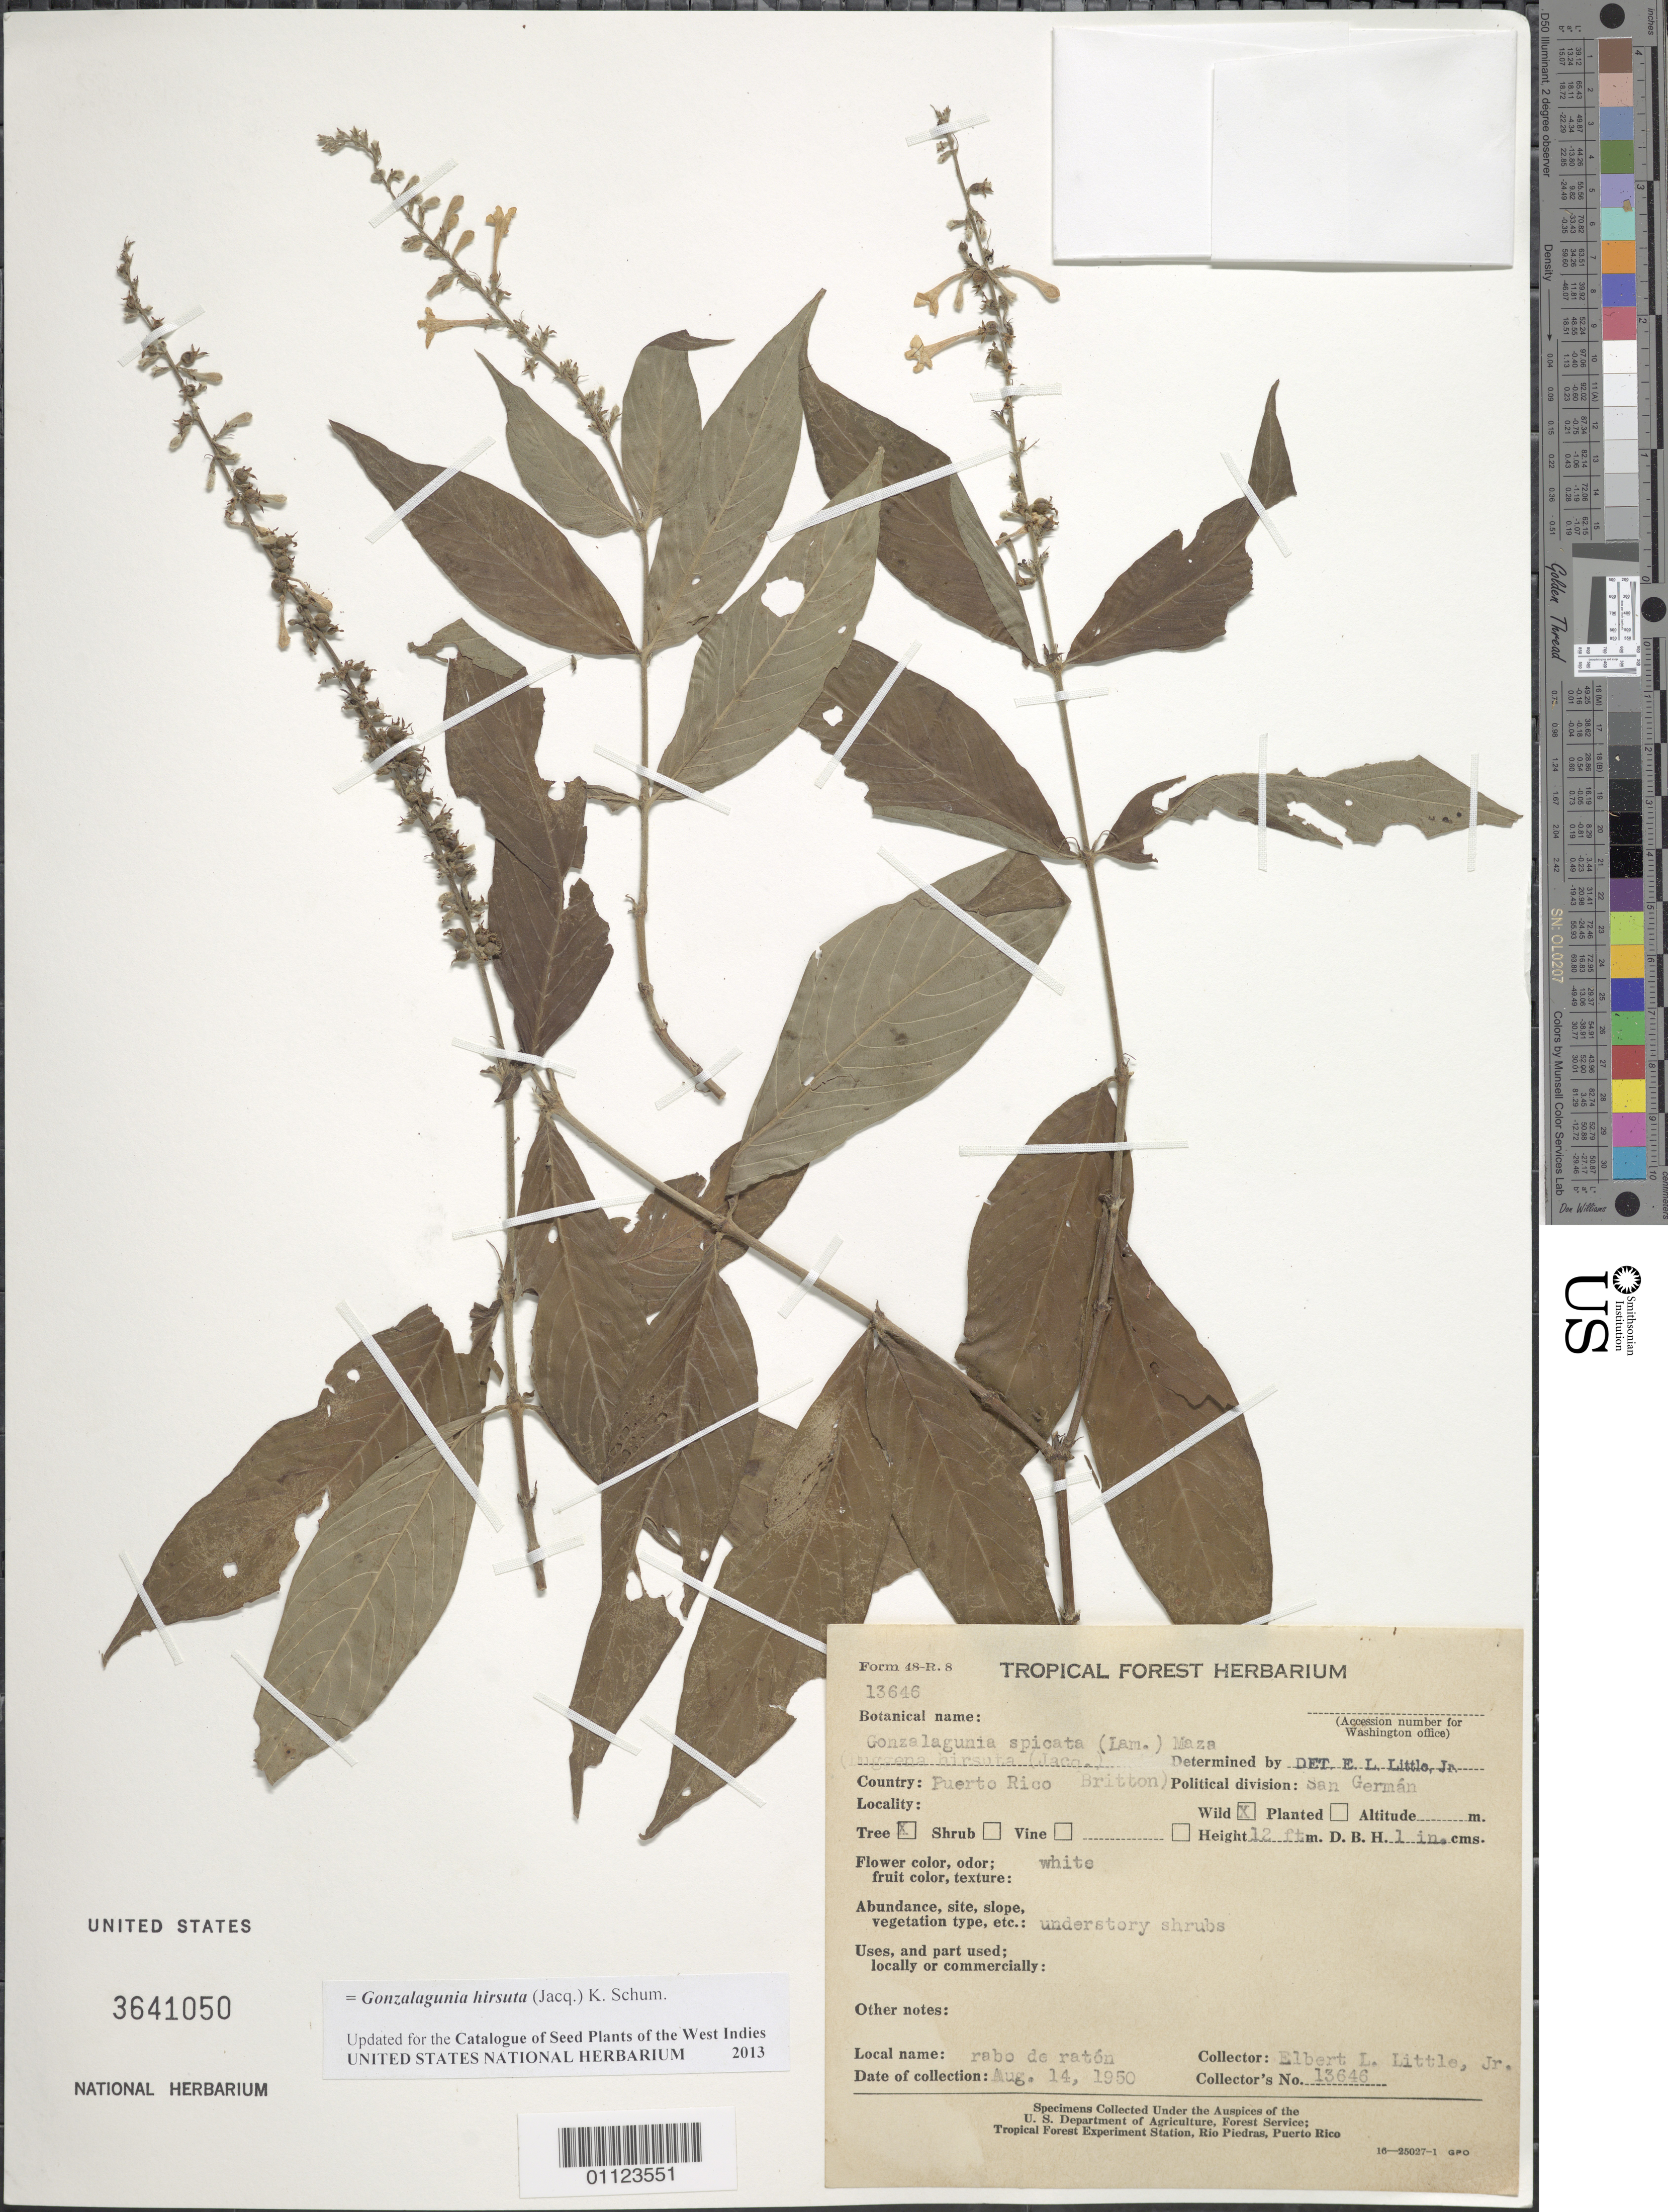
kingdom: Plantae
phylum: Tracheophyta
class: Magnoliopsida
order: Gentianales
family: Rubiaceae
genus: Gonzalagunia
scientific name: Gonzalagunia hirsuta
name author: (Jacq.) K. Schum.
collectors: E. L. Little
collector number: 13646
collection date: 1950-08-14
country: Puerto Rico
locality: San Germán.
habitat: Understory shrubs.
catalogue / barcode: US 3641050